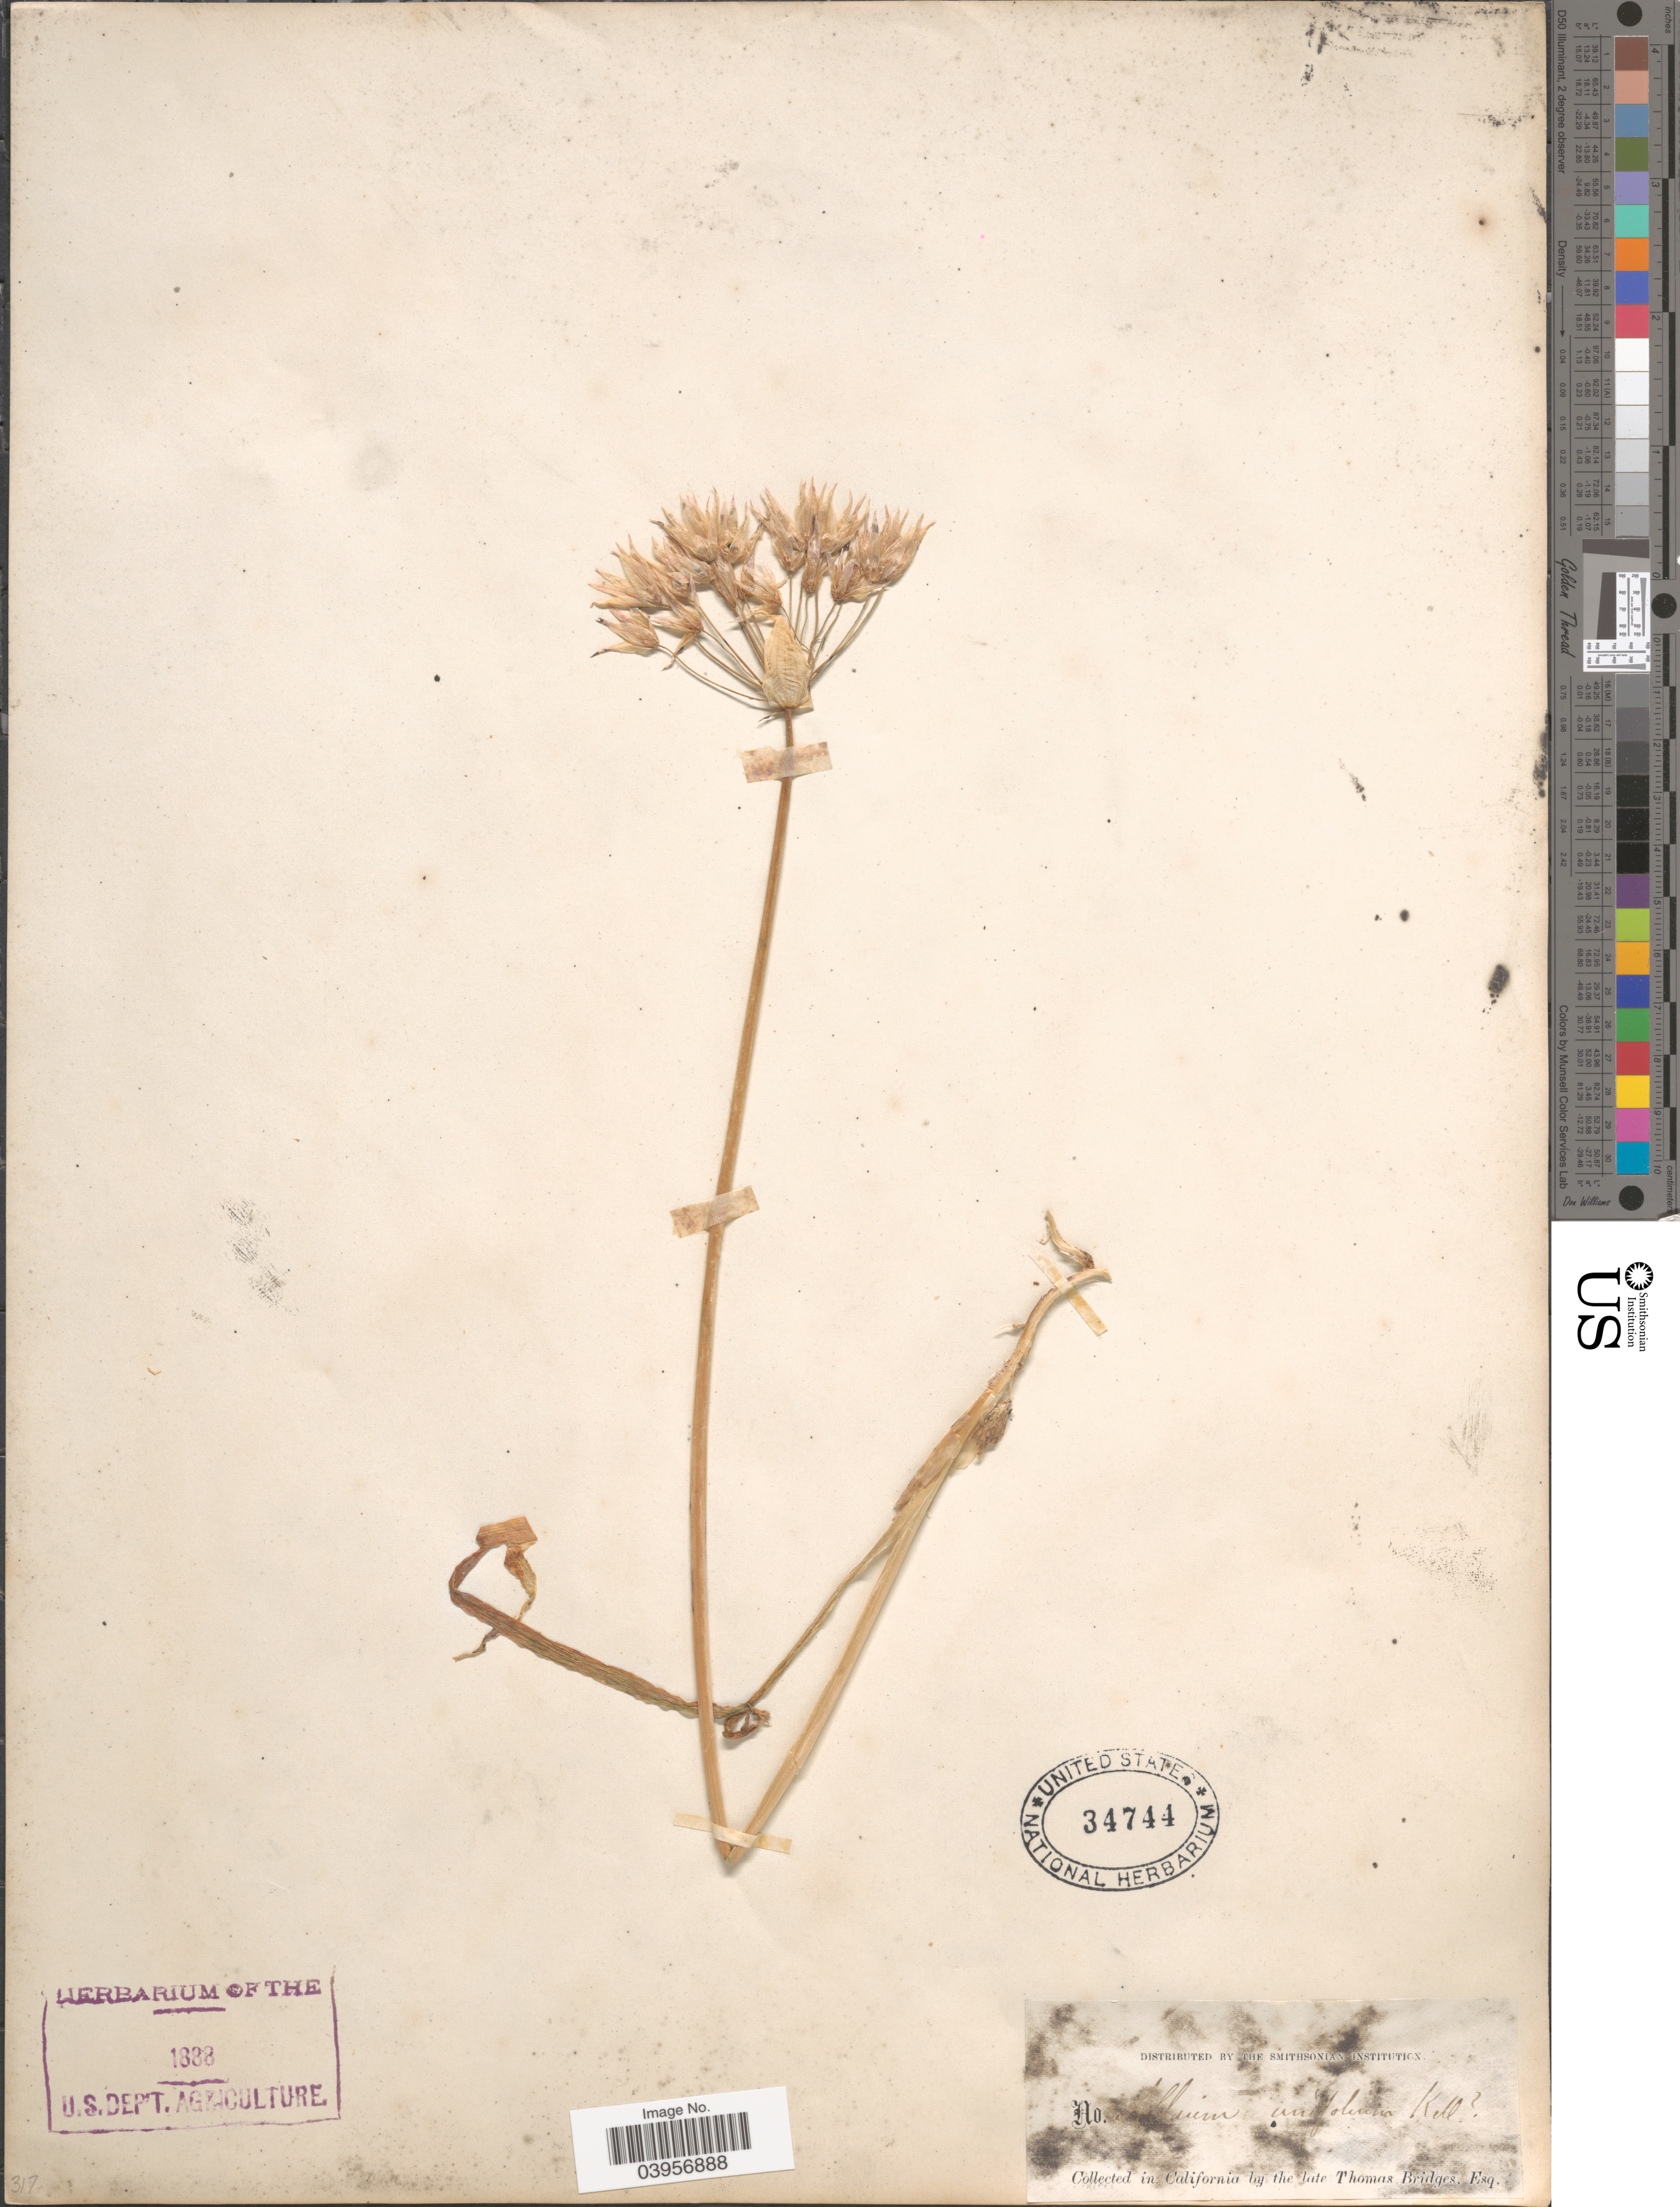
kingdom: Plantae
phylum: Tracheophyta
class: Liliopsida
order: Asparagales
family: Amaryllidaceae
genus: Allium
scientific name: Allium unifolium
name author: Kellogg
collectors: T. Bridges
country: United States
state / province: California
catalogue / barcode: US 34744